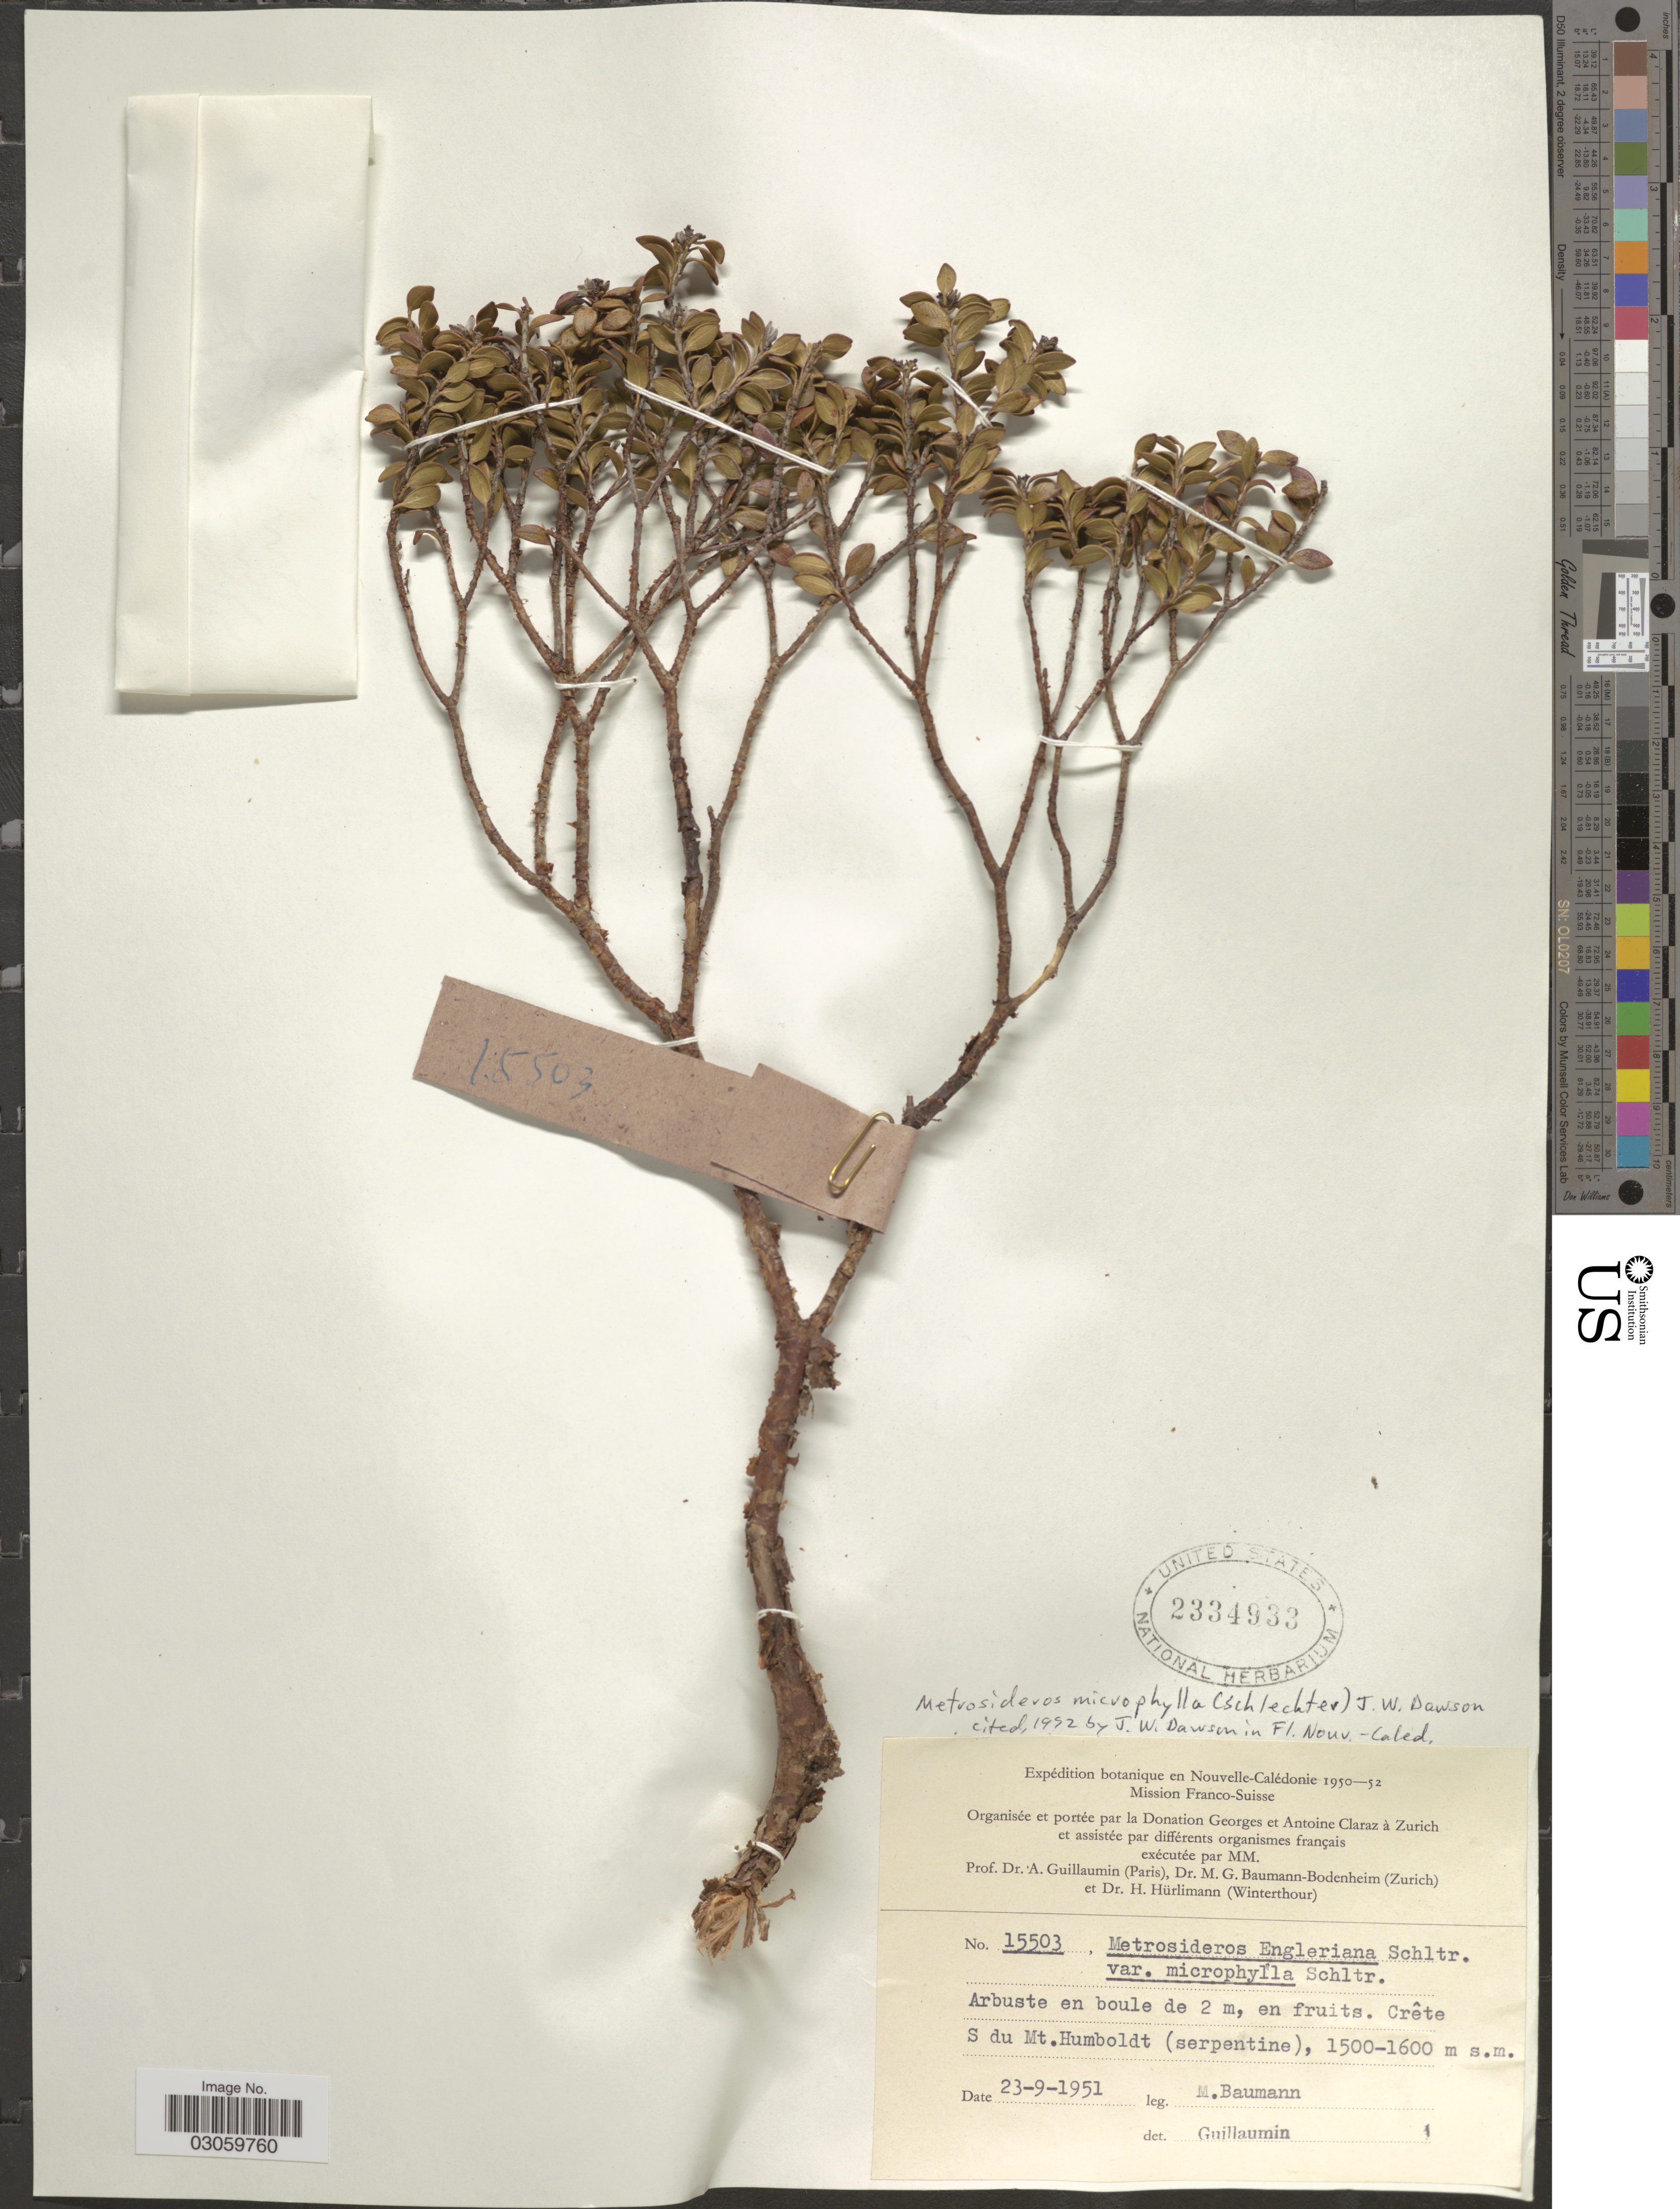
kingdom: Plantae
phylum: Tracheophyta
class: Magnoliopsida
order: Myrtales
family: Myrtaceae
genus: Metrosideros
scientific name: Metrosideros microphylla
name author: (Schltr.) J.W. Dawson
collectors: M. G. Baumann-Bodenheim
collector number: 15503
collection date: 1951-09-23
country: New Caledonia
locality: Crête S du Mt. Humboldt (serpentine).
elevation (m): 1500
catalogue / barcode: US 2334933